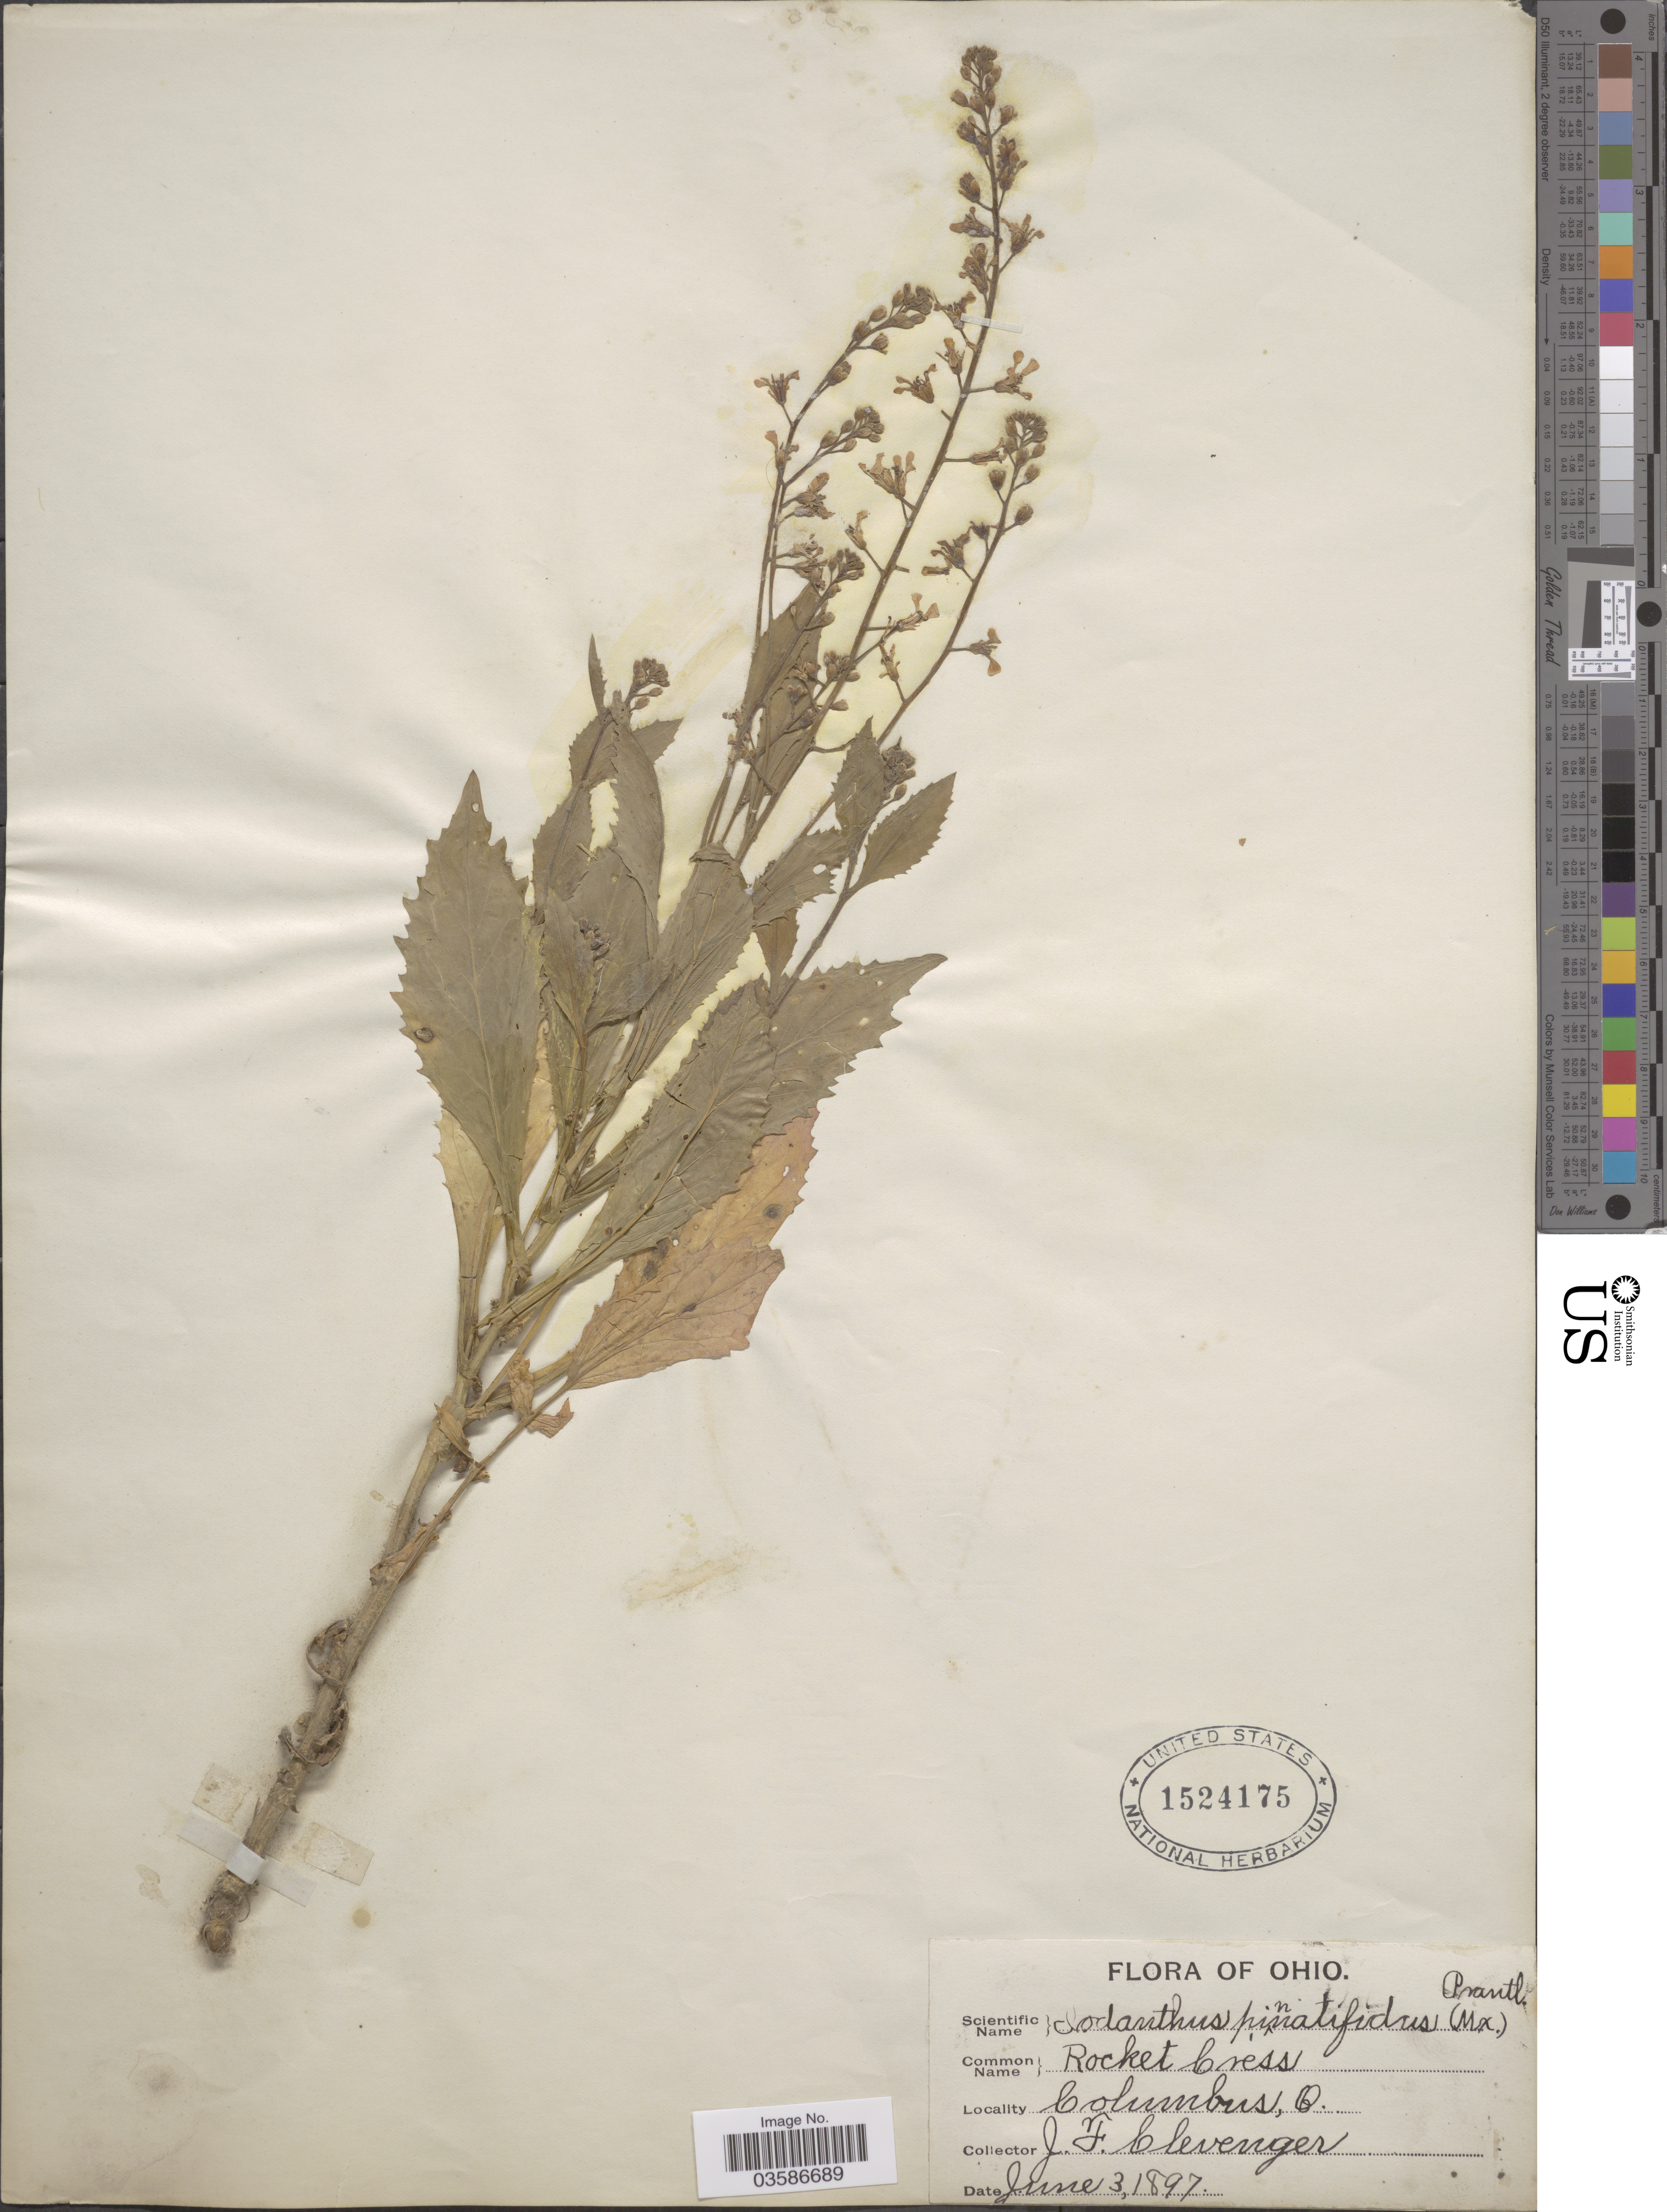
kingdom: Plantae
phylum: Tracheophyta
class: Magnoliopsida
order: Brassicales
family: Brassicaceae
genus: Iodanthus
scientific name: Iodanthus pinnatifidus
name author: (Michx.) Steud.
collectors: J. F. Clevenger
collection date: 1897-06-03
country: United States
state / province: Ohio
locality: Columbus.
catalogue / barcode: US 1524175